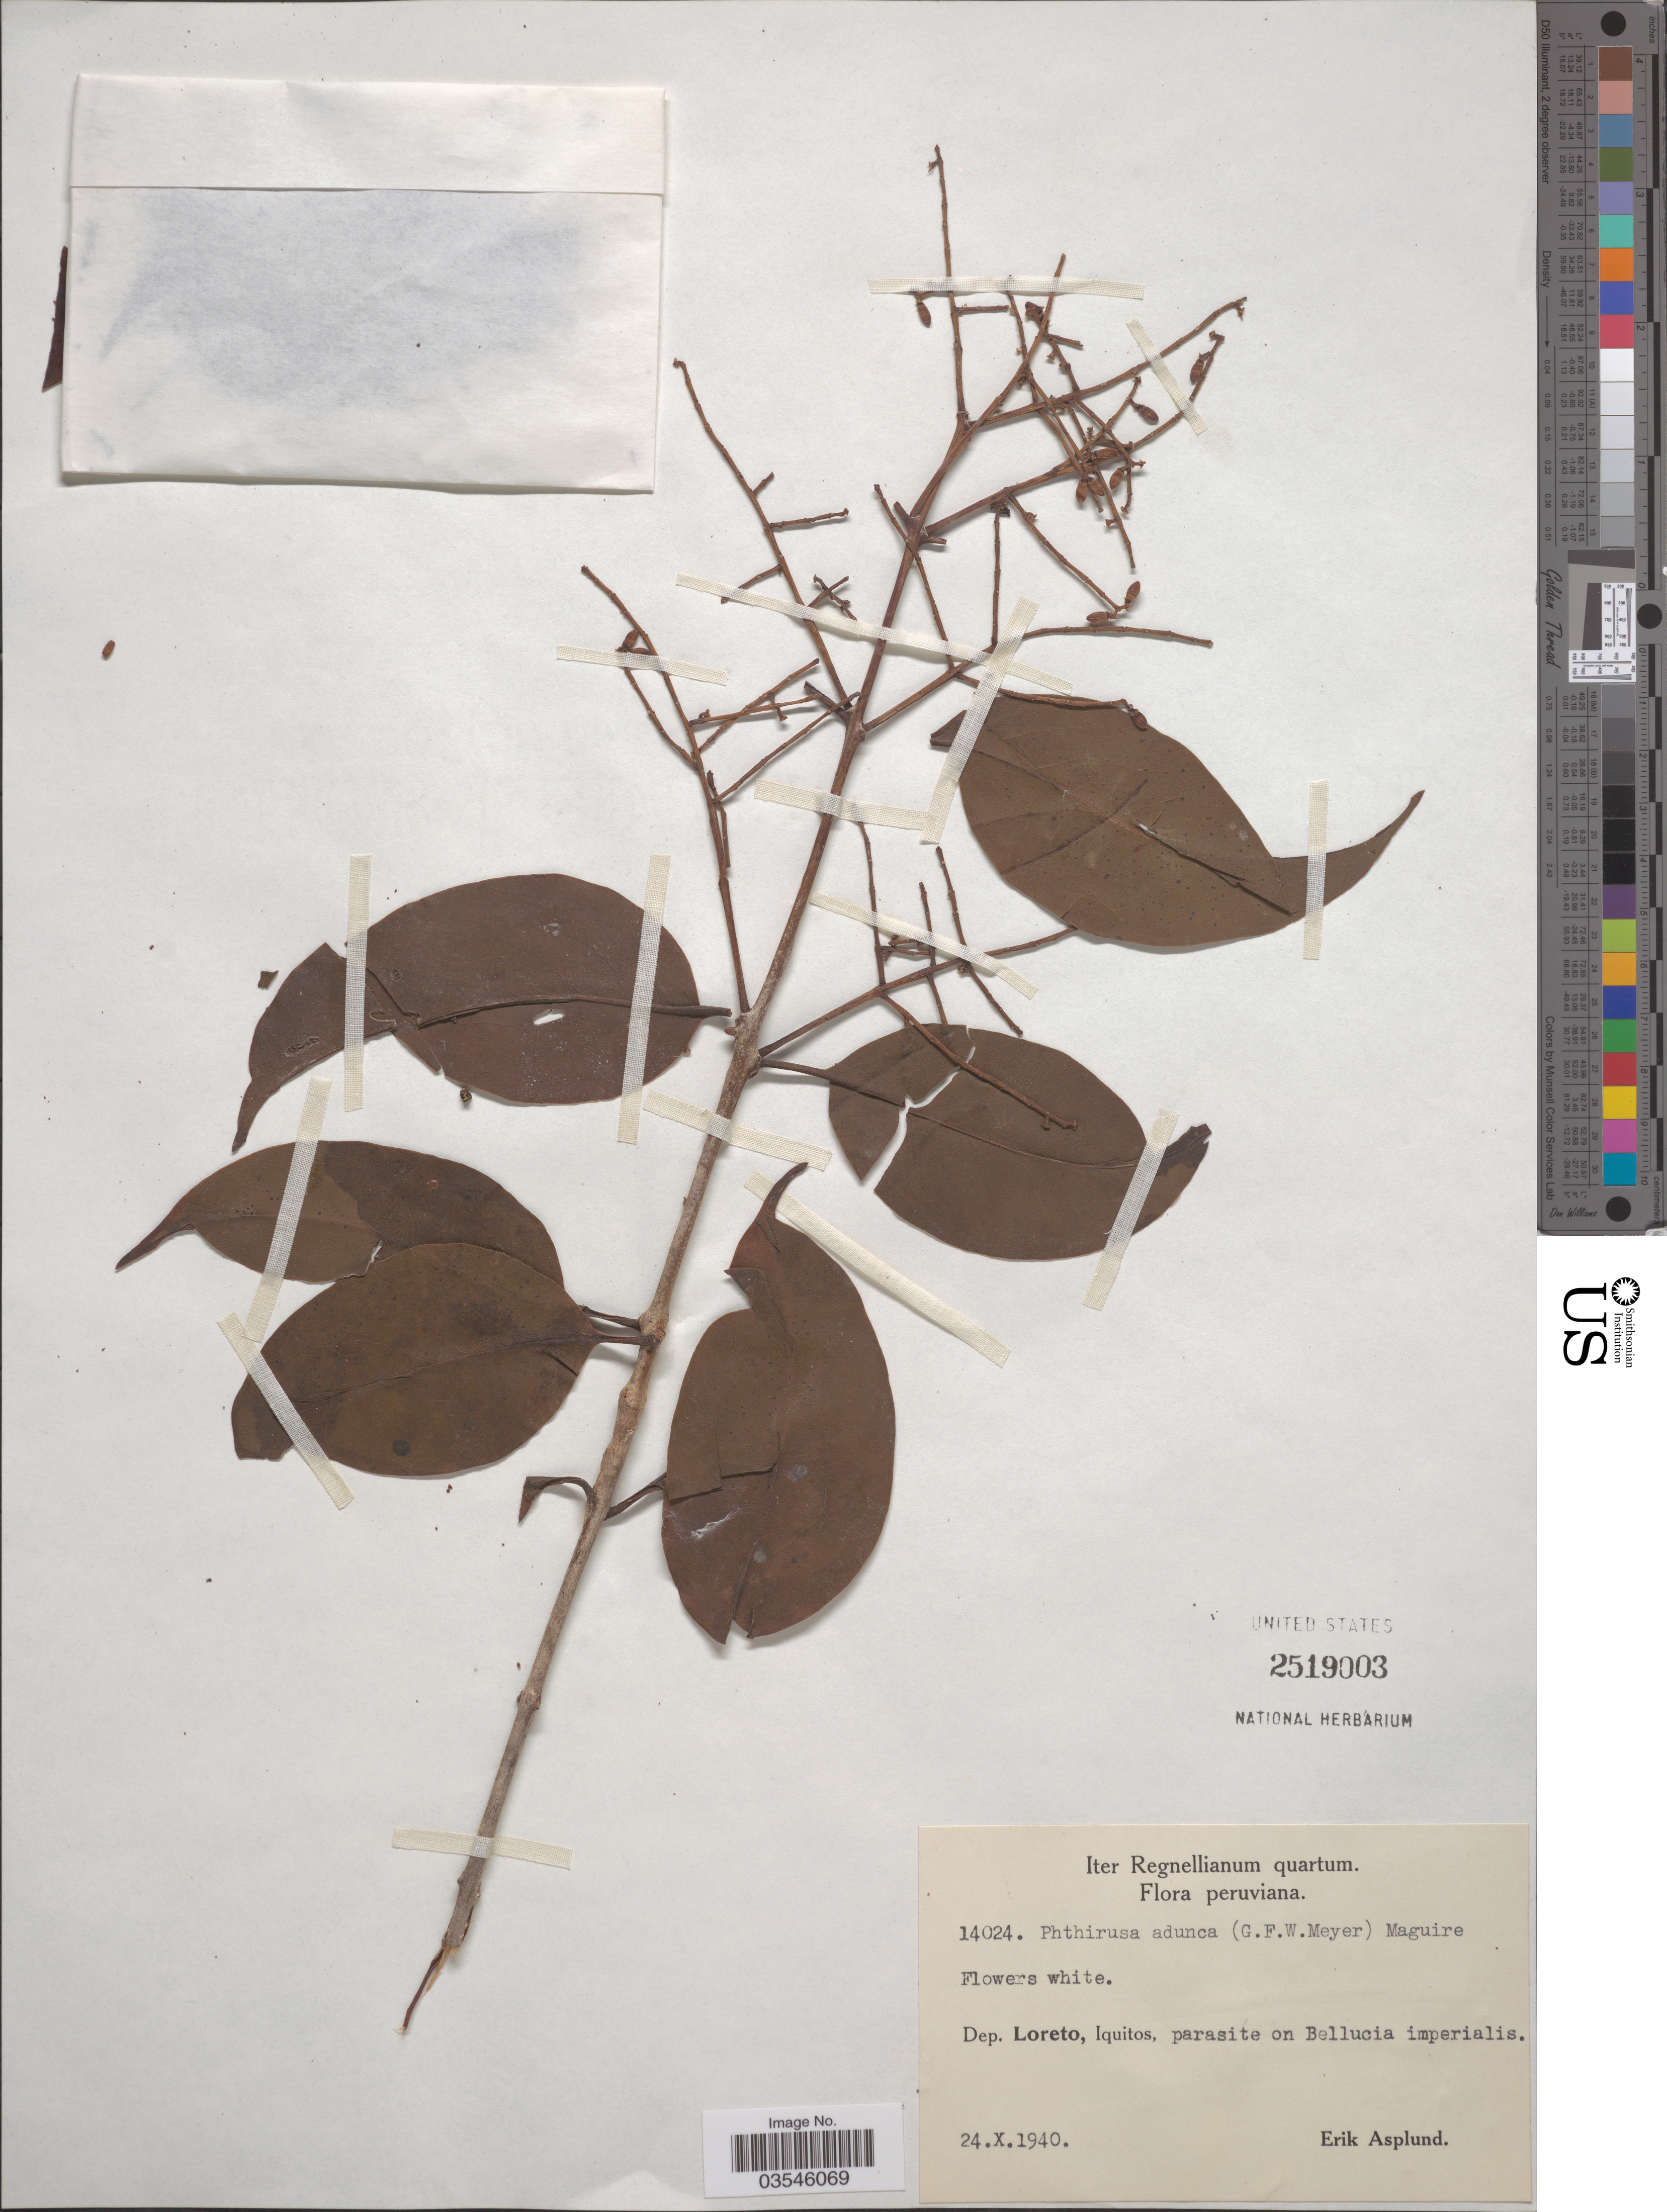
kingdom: Plantae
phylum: Tracheophyta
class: Magnoliopsida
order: Santalales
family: Loranthaceae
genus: Phthirusa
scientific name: Phthirusa adunca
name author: (G. Mey.) Maguire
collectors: E. Asplund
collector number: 14024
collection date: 1940-10-24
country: Peru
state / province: Loreto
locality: Dep. Loreto, Iquitos.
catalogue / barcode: US 2519003